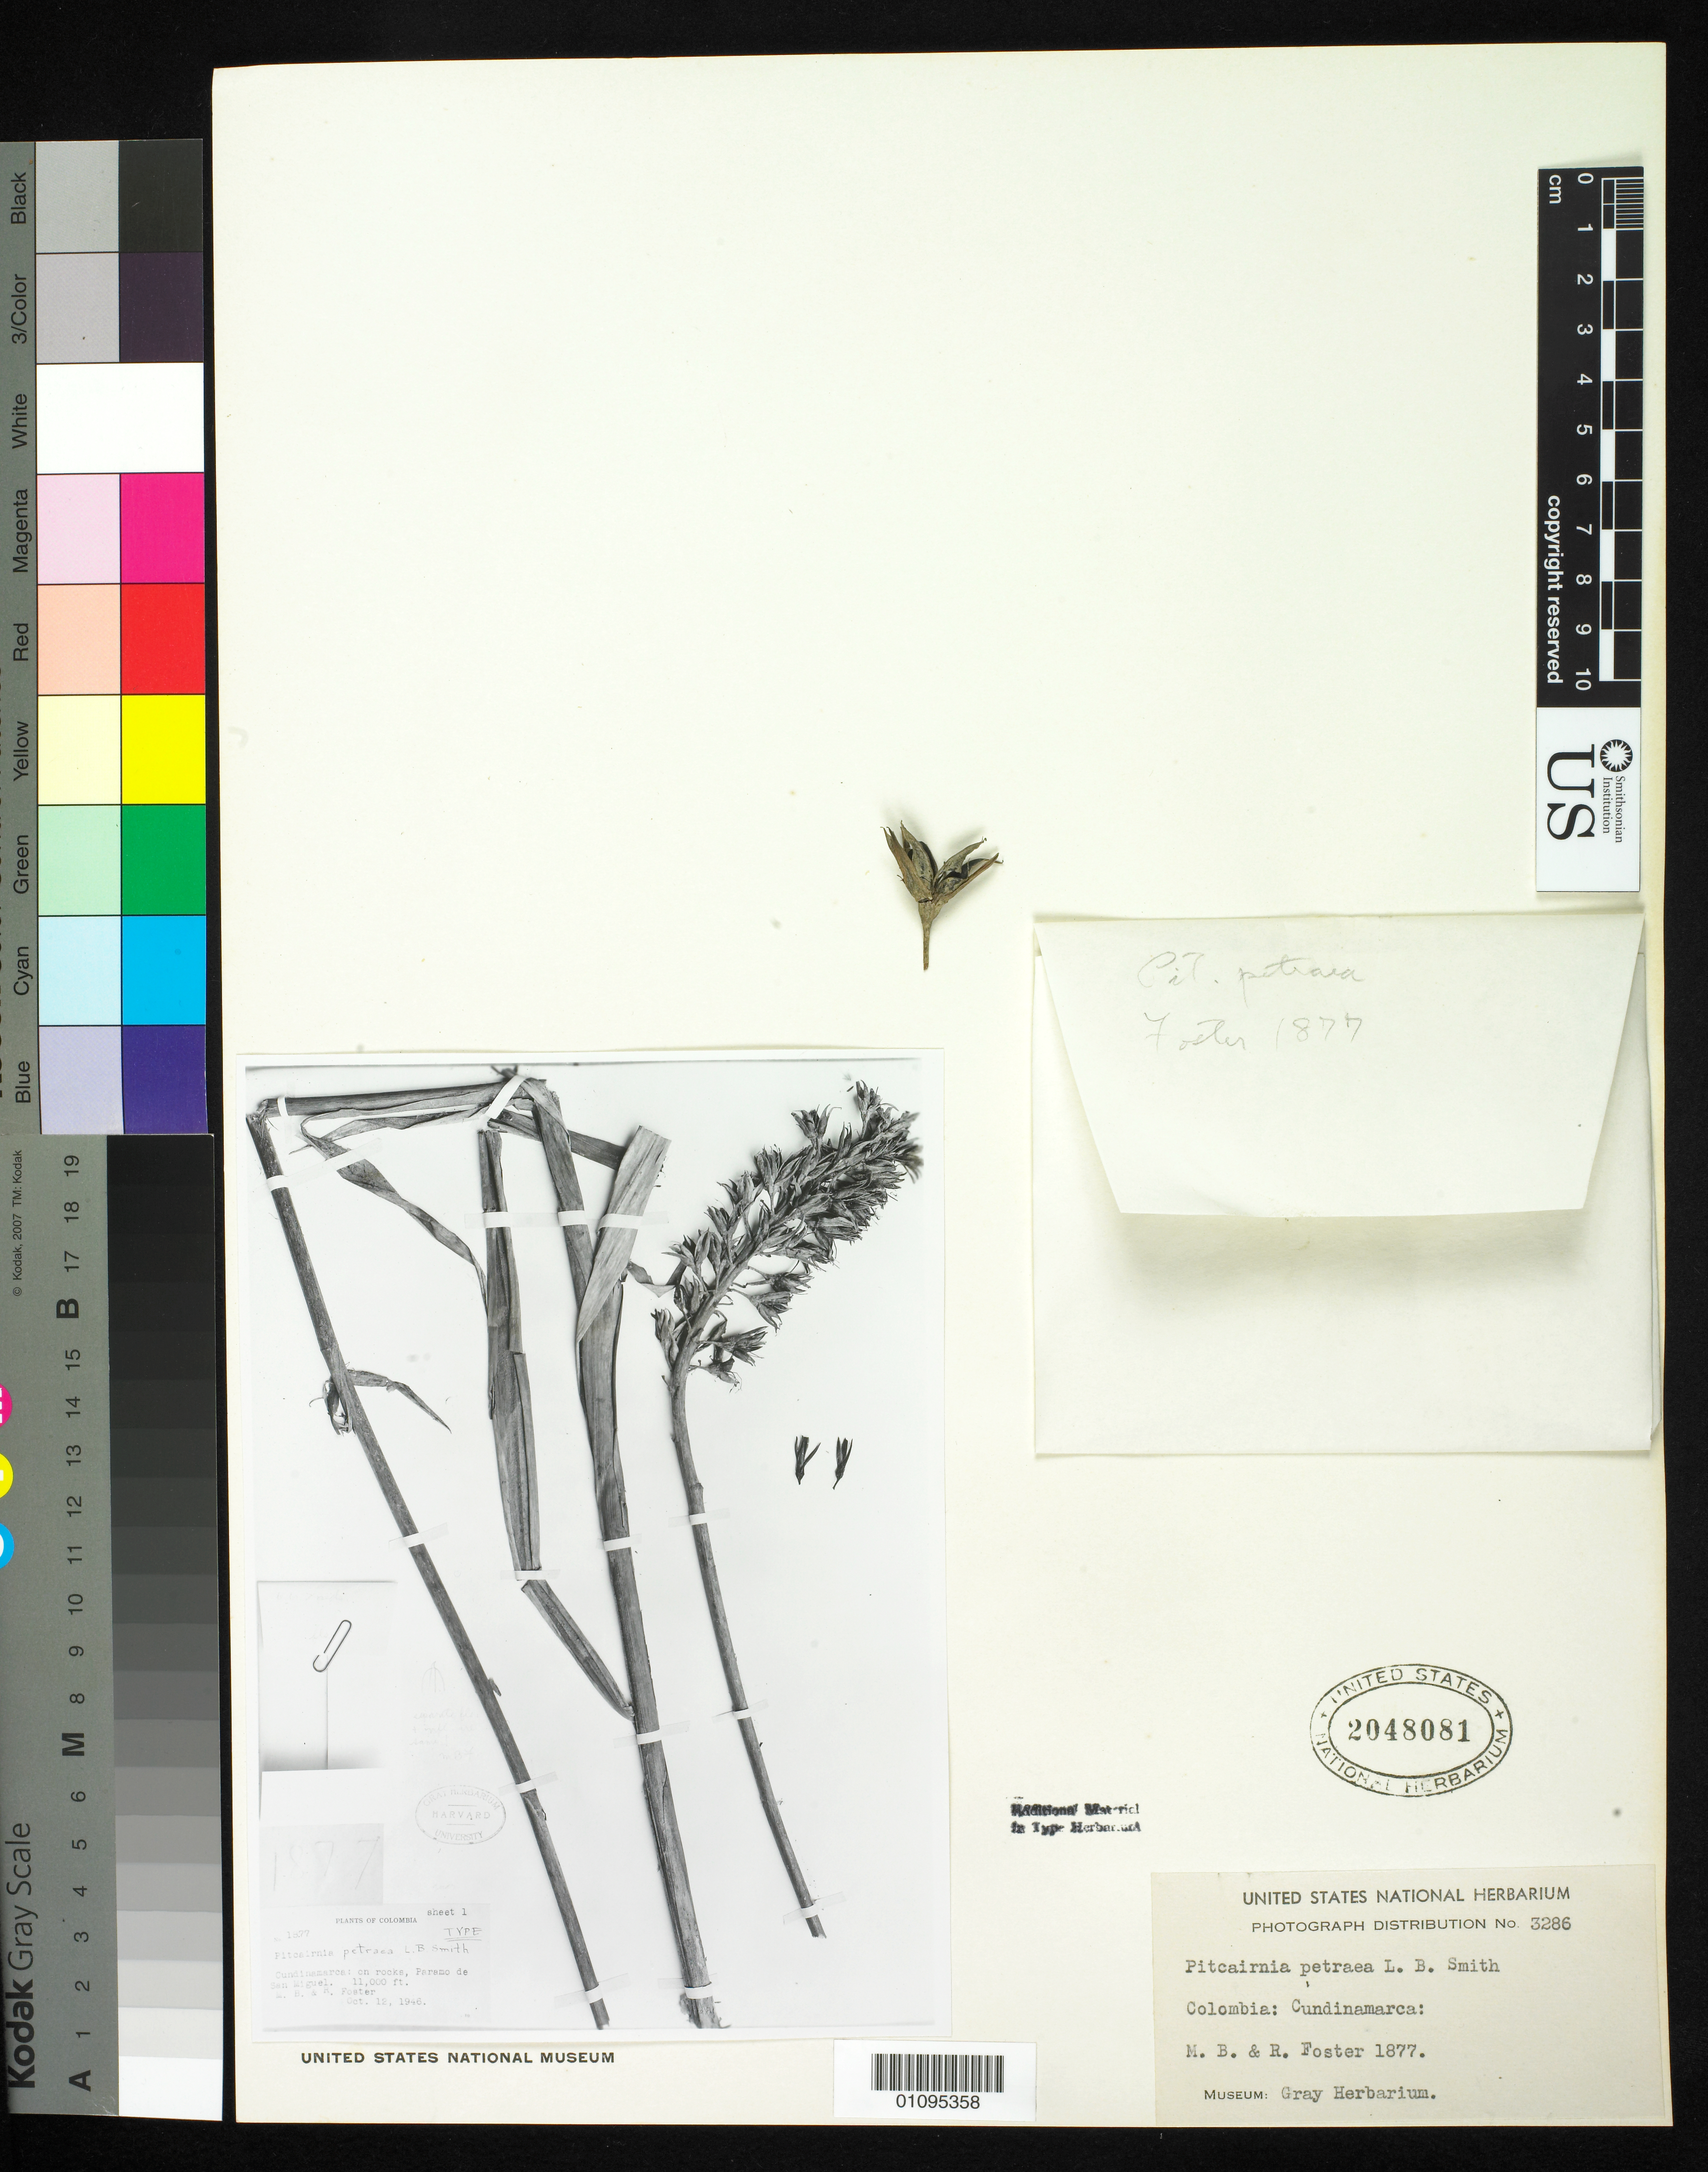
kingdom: Plantae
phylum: Tracheophyta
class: Liliopsida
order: Poales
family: Bromeliaceae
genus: Pitcairnia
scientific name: Pitcairnia petraea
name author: L.B. Sm.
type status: Isotype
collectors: M. B. Foster & R. C. Foster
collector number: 1877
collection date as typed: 12 Oct 1946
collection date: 1946-10-12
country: Colombia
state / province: Cundinamarca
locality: Paramo de San Miguel.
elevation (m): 3353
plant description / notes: Collections Events data (date and altitude) taken from the photograph affixed to the specimen sheet, which is from Harvard Herbarium.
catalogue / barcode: US 2048081